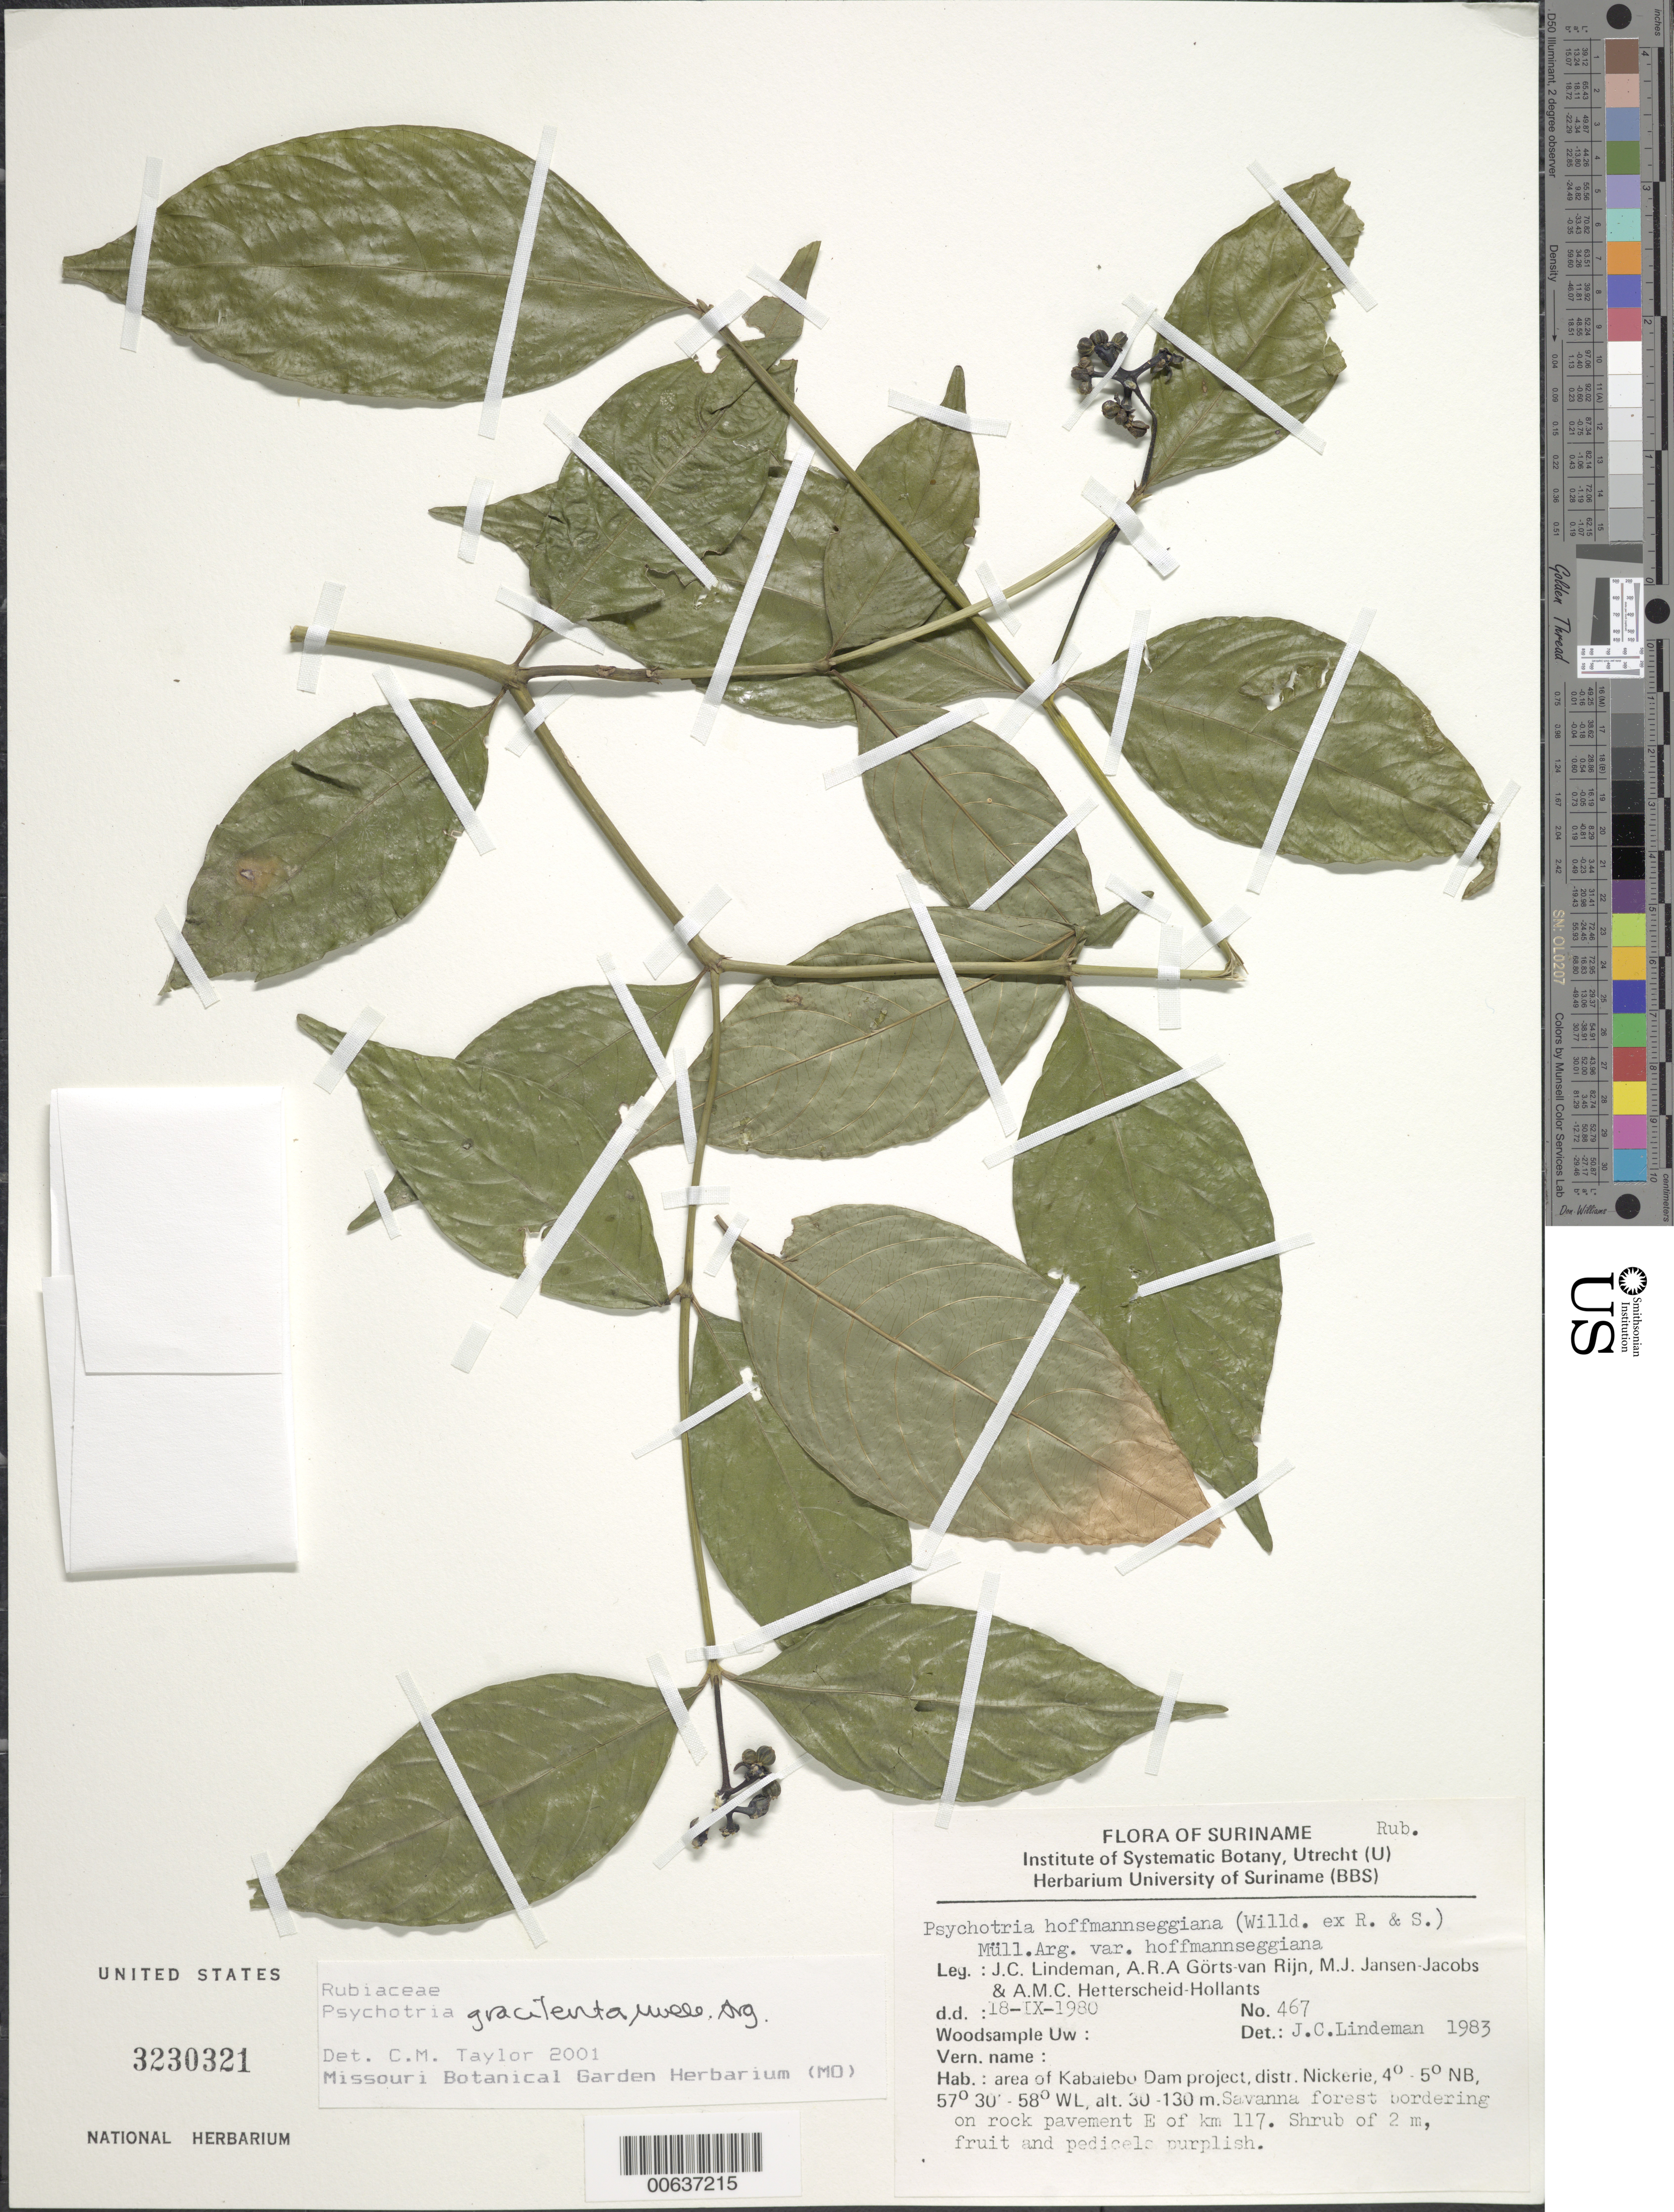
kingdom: Plantae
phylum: Tracheophyta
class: Magnoliopsida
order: Gentianales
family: Rubiaceae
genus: Palicourea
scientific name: Palicourea gracilenta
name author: (Müll. Arg.) Delprete & J.H. Kirkbr.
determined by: Kirkbride, J. H., Jr.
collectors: J. C. Lindeman, A. .R. A. Görts-van Rijn, M. J. Jansen-Jacobs & A. Hetterscheid-Hollants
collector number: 80 467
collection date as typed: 18-Sep-80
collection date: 1980-09-18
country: Suriname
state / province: Nickerie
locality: Kabalebo Dam project area, E of km 117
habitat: Savanna forest bordering on rock pavement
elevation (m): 30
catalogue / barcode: US 3230321